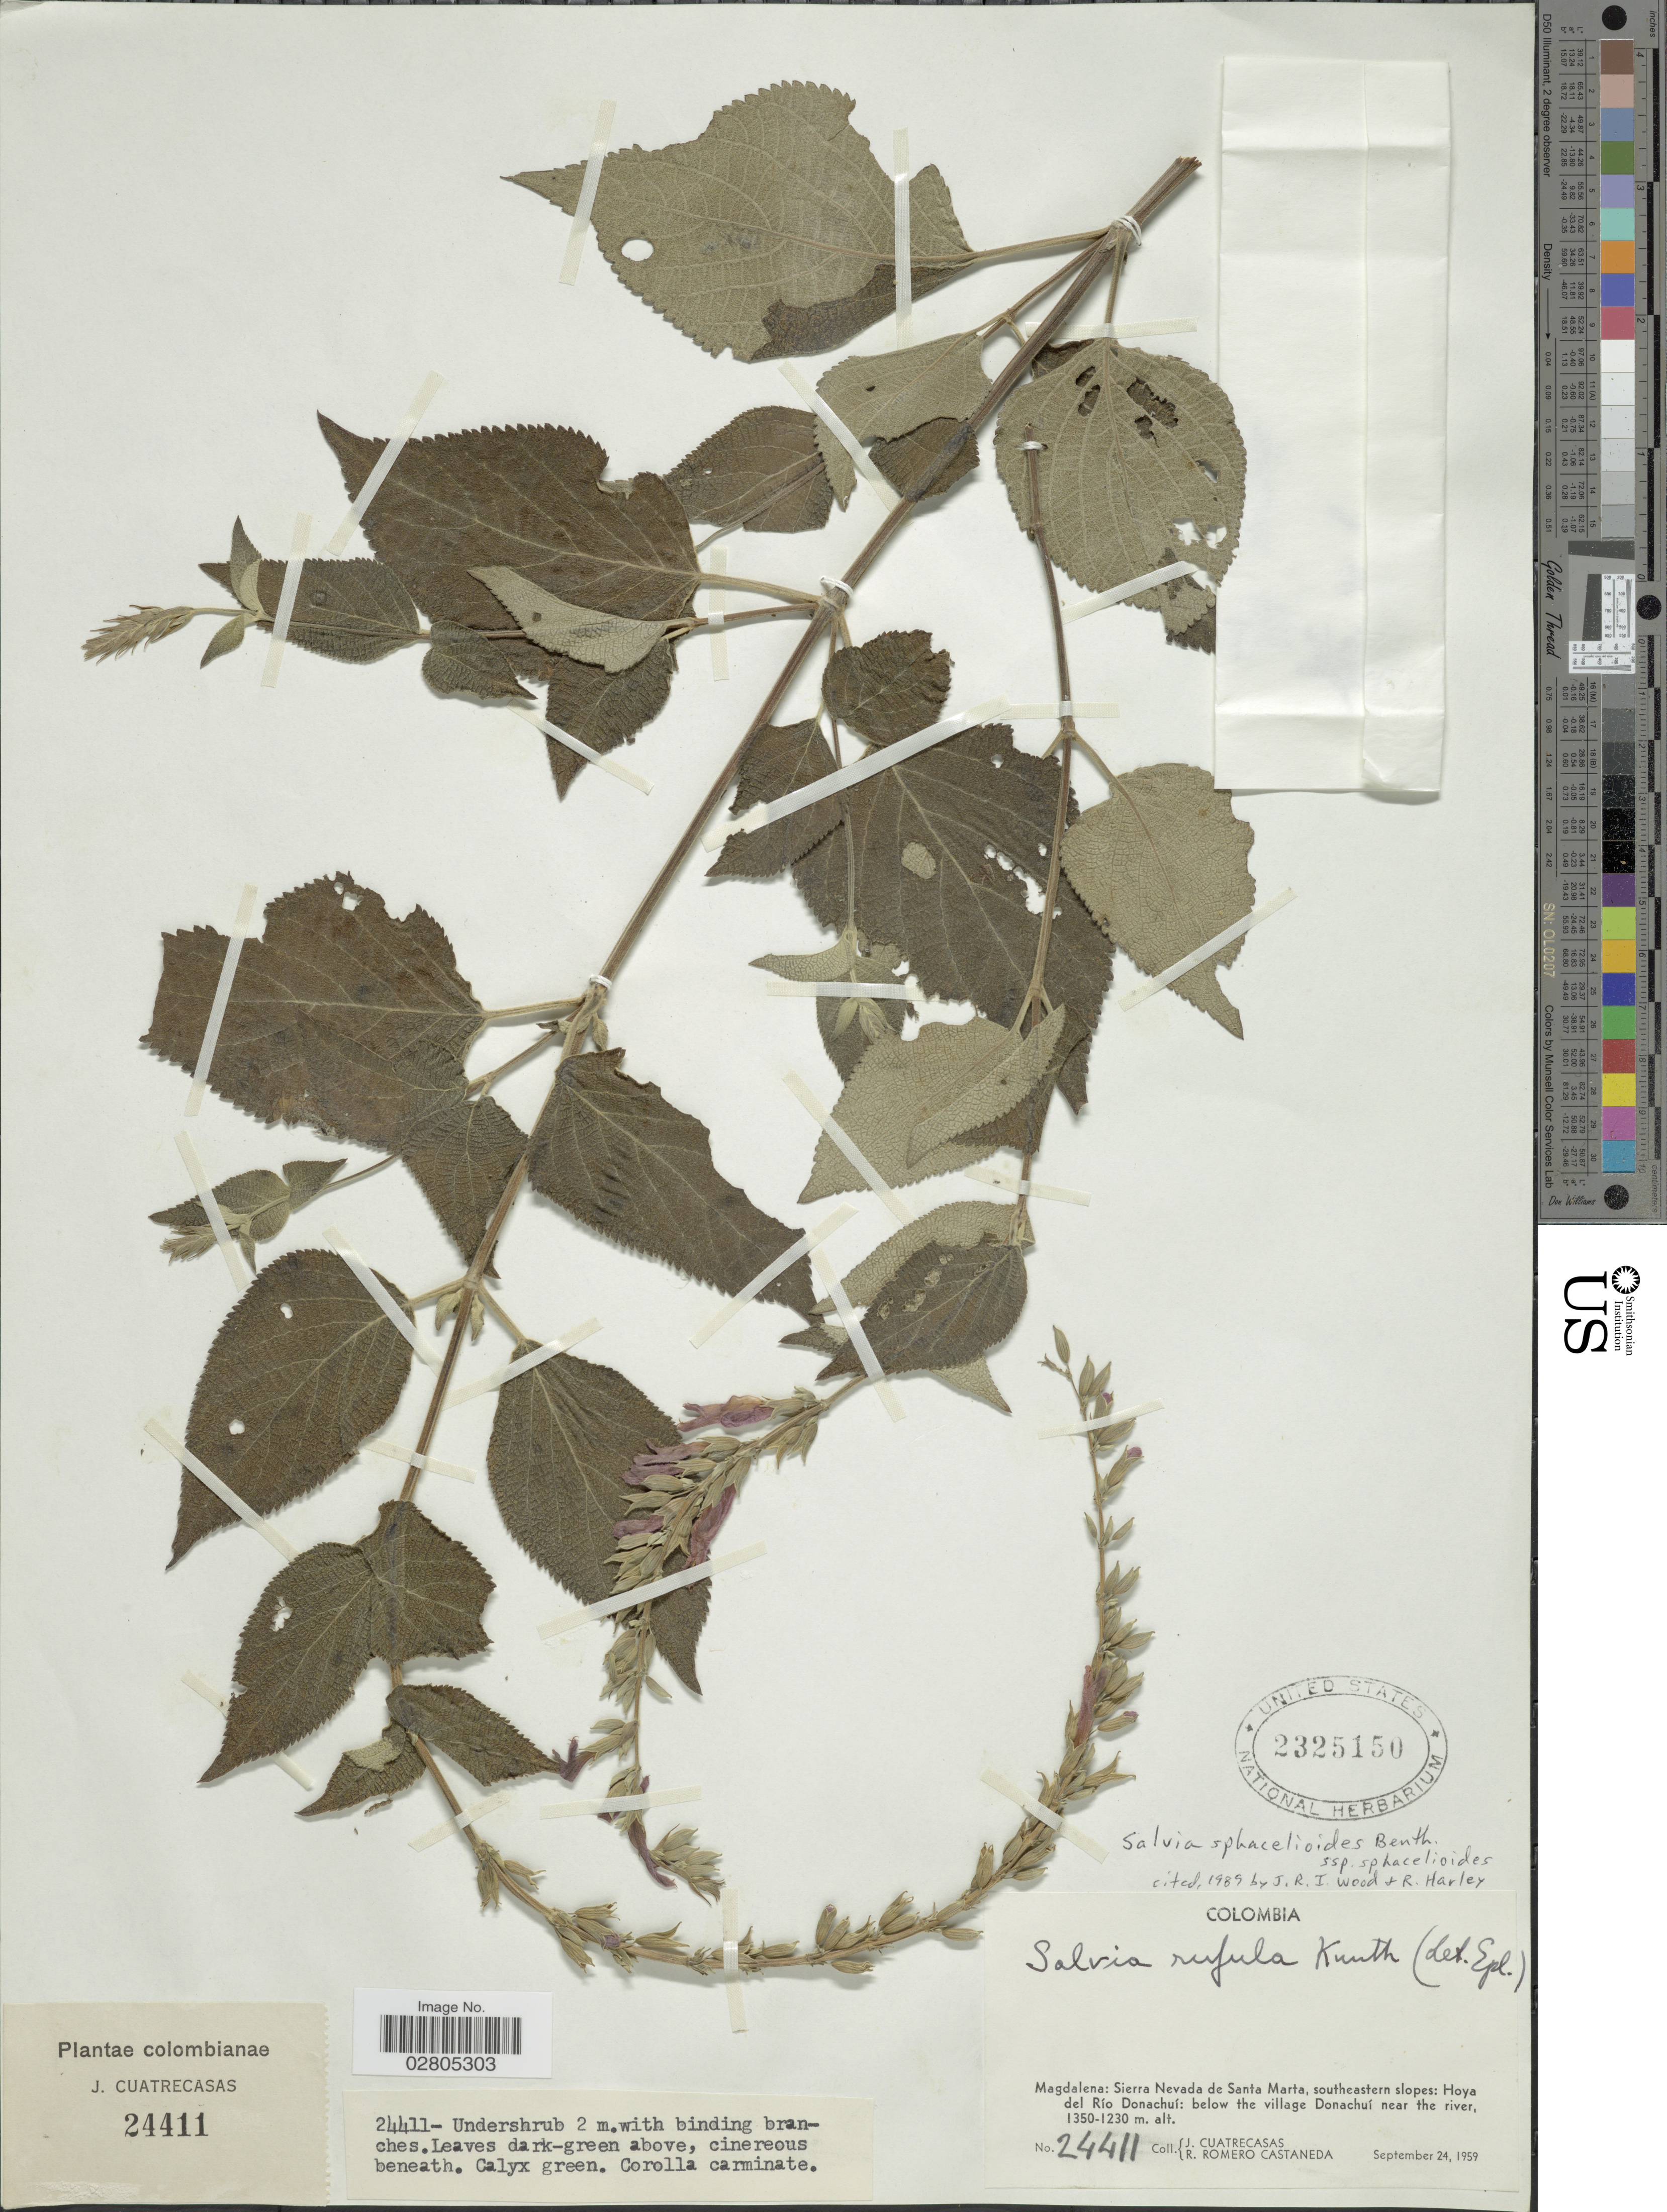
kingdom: Plantae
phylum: Tracheophyta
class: Magnoliopsida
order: Lamiales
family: Lamiaceae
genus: Salvia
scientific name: Salvia sphacelioides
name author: Benth.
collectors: J. Cuatrecasas & R. Romero Castañeda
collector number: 24411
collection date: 1959-07-24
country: Colombia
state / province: Magdalena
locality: Sierra Nevada de Santa Marta, southeastern slopes, Hoya del Río Donachuí, below the village Donachuí near the river.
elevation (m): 1230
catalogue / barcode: US 2325150